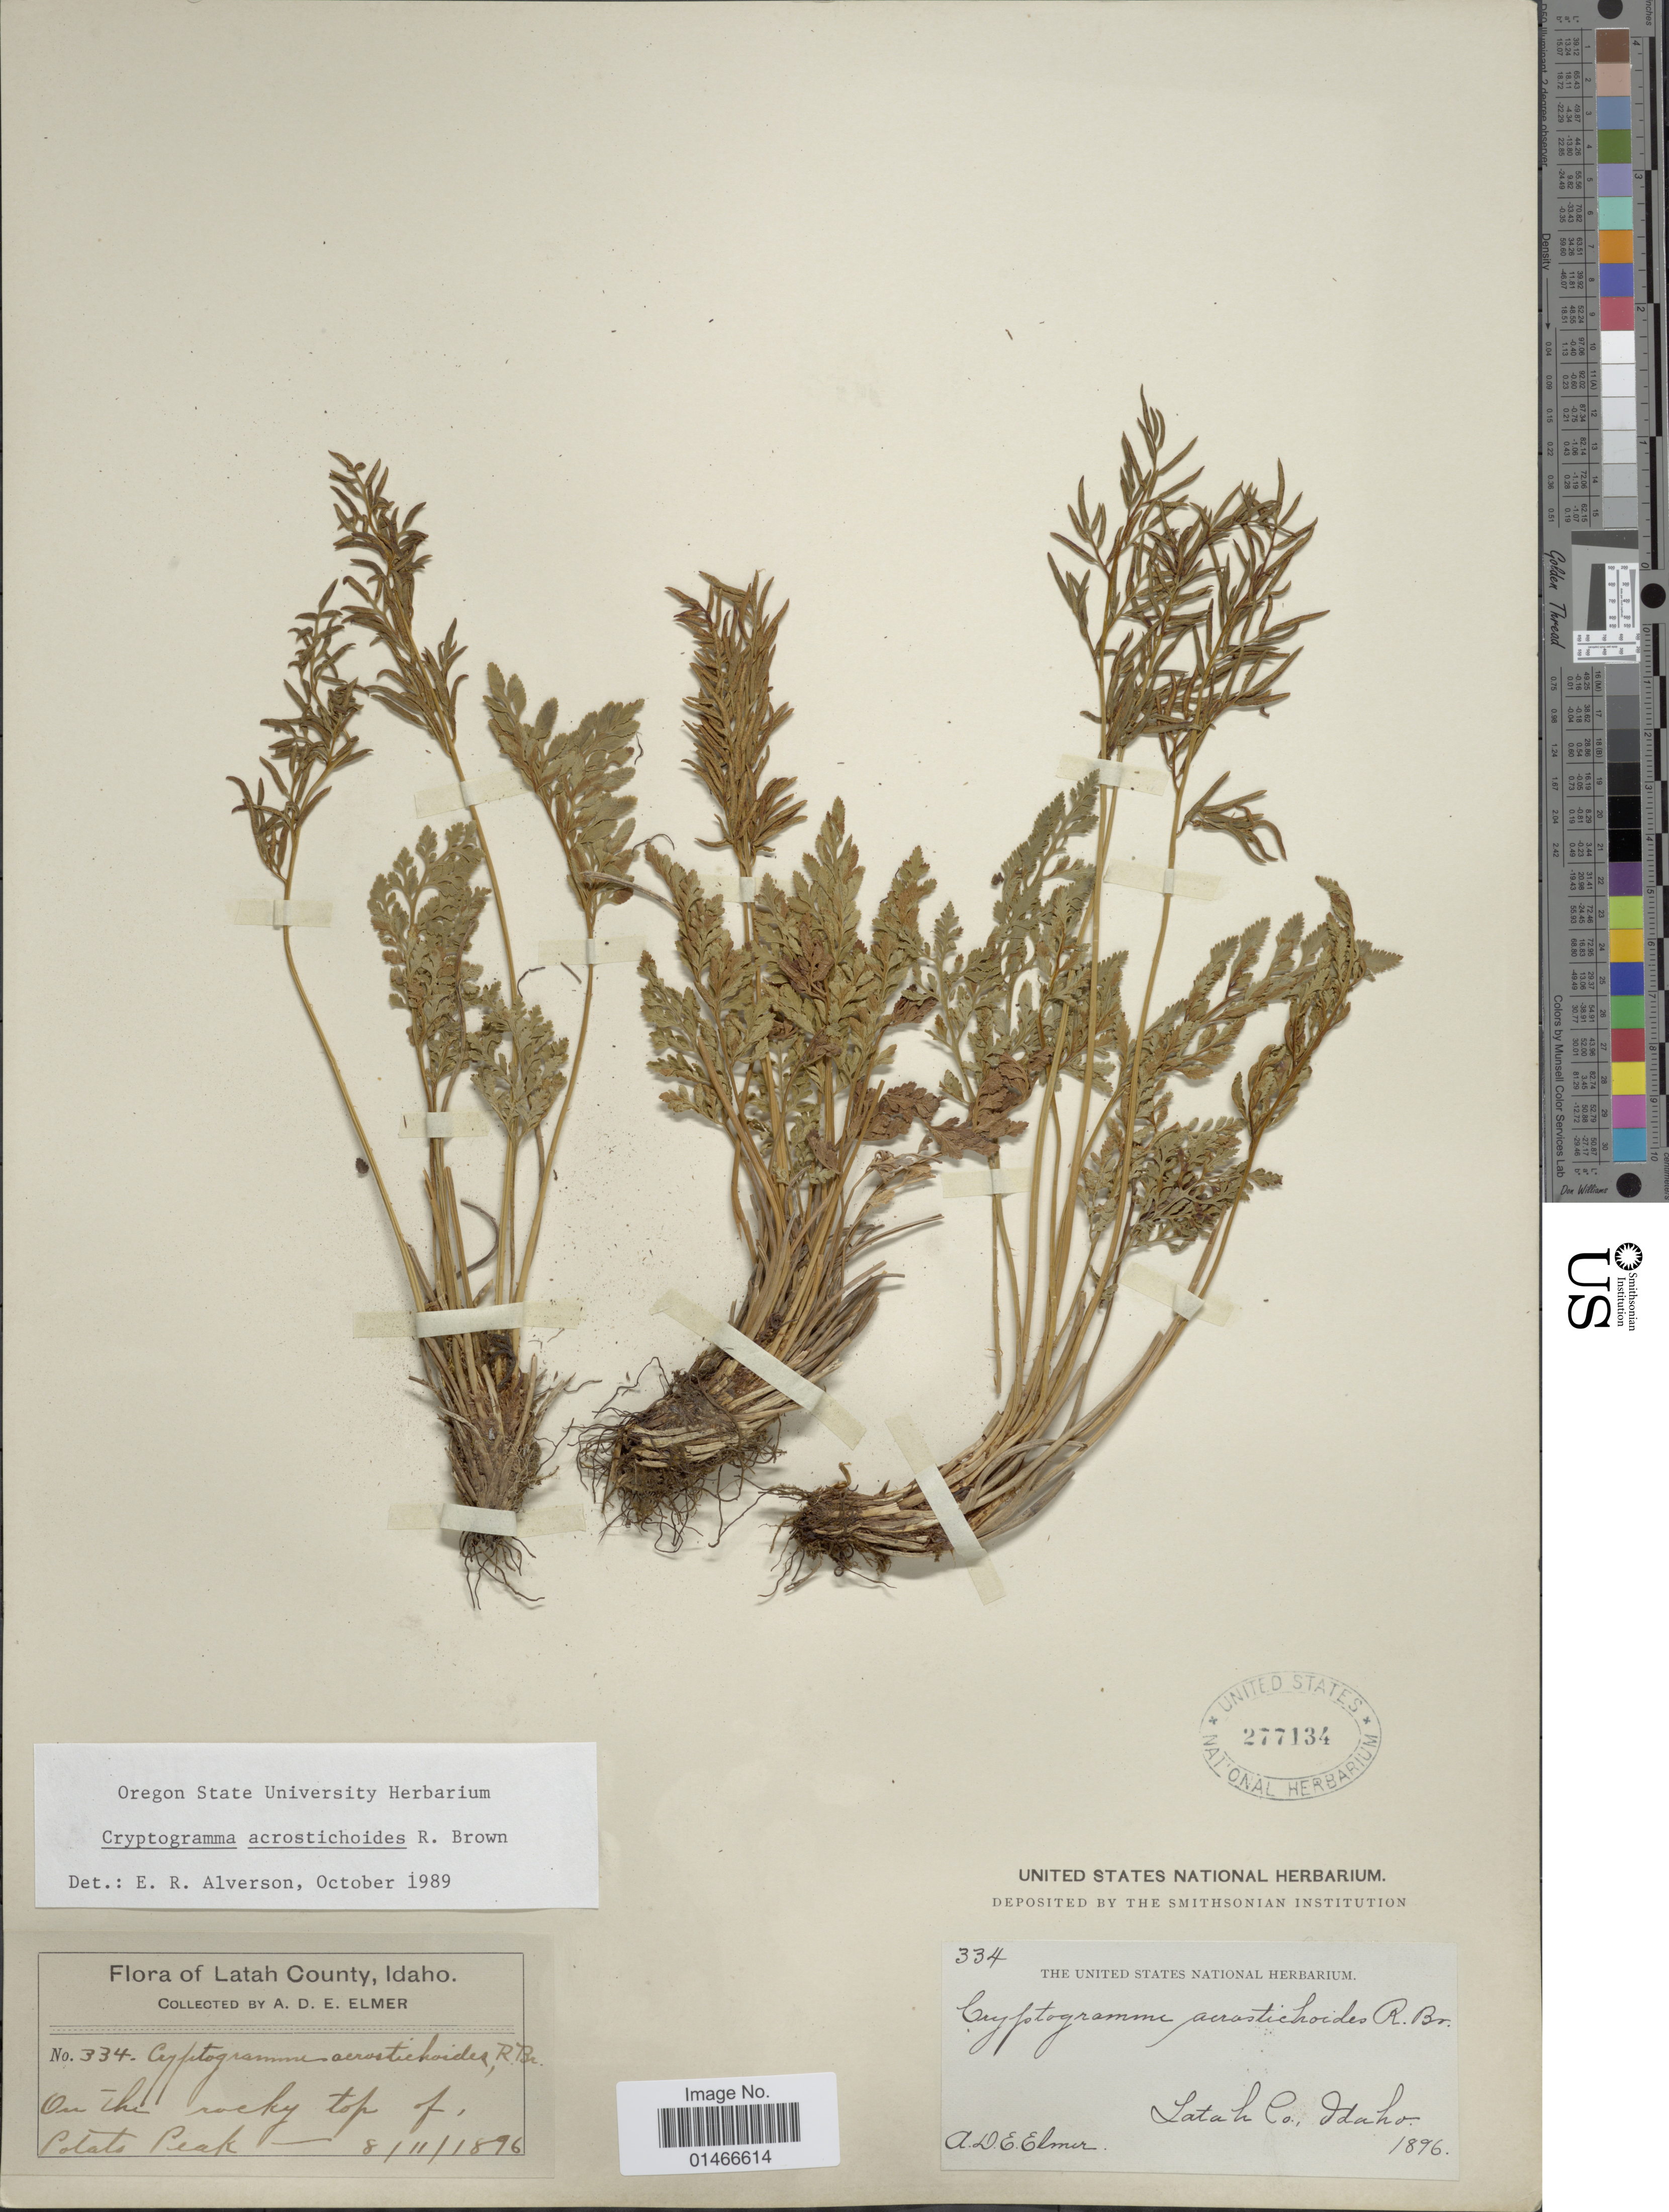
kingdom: Plantae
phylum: Tracheophyta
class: Polypodiopsida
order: Polypodiales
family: Pteridaceae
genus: Cryptogramma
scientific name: Cryptogramma acrostichoides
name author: R. Br.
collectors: A. D. E. Elmer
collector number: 334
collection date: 1896-11-08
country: United States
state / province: Idaho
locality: Latah County. On the rocky top of Patats Peak.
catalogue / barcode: US 277134